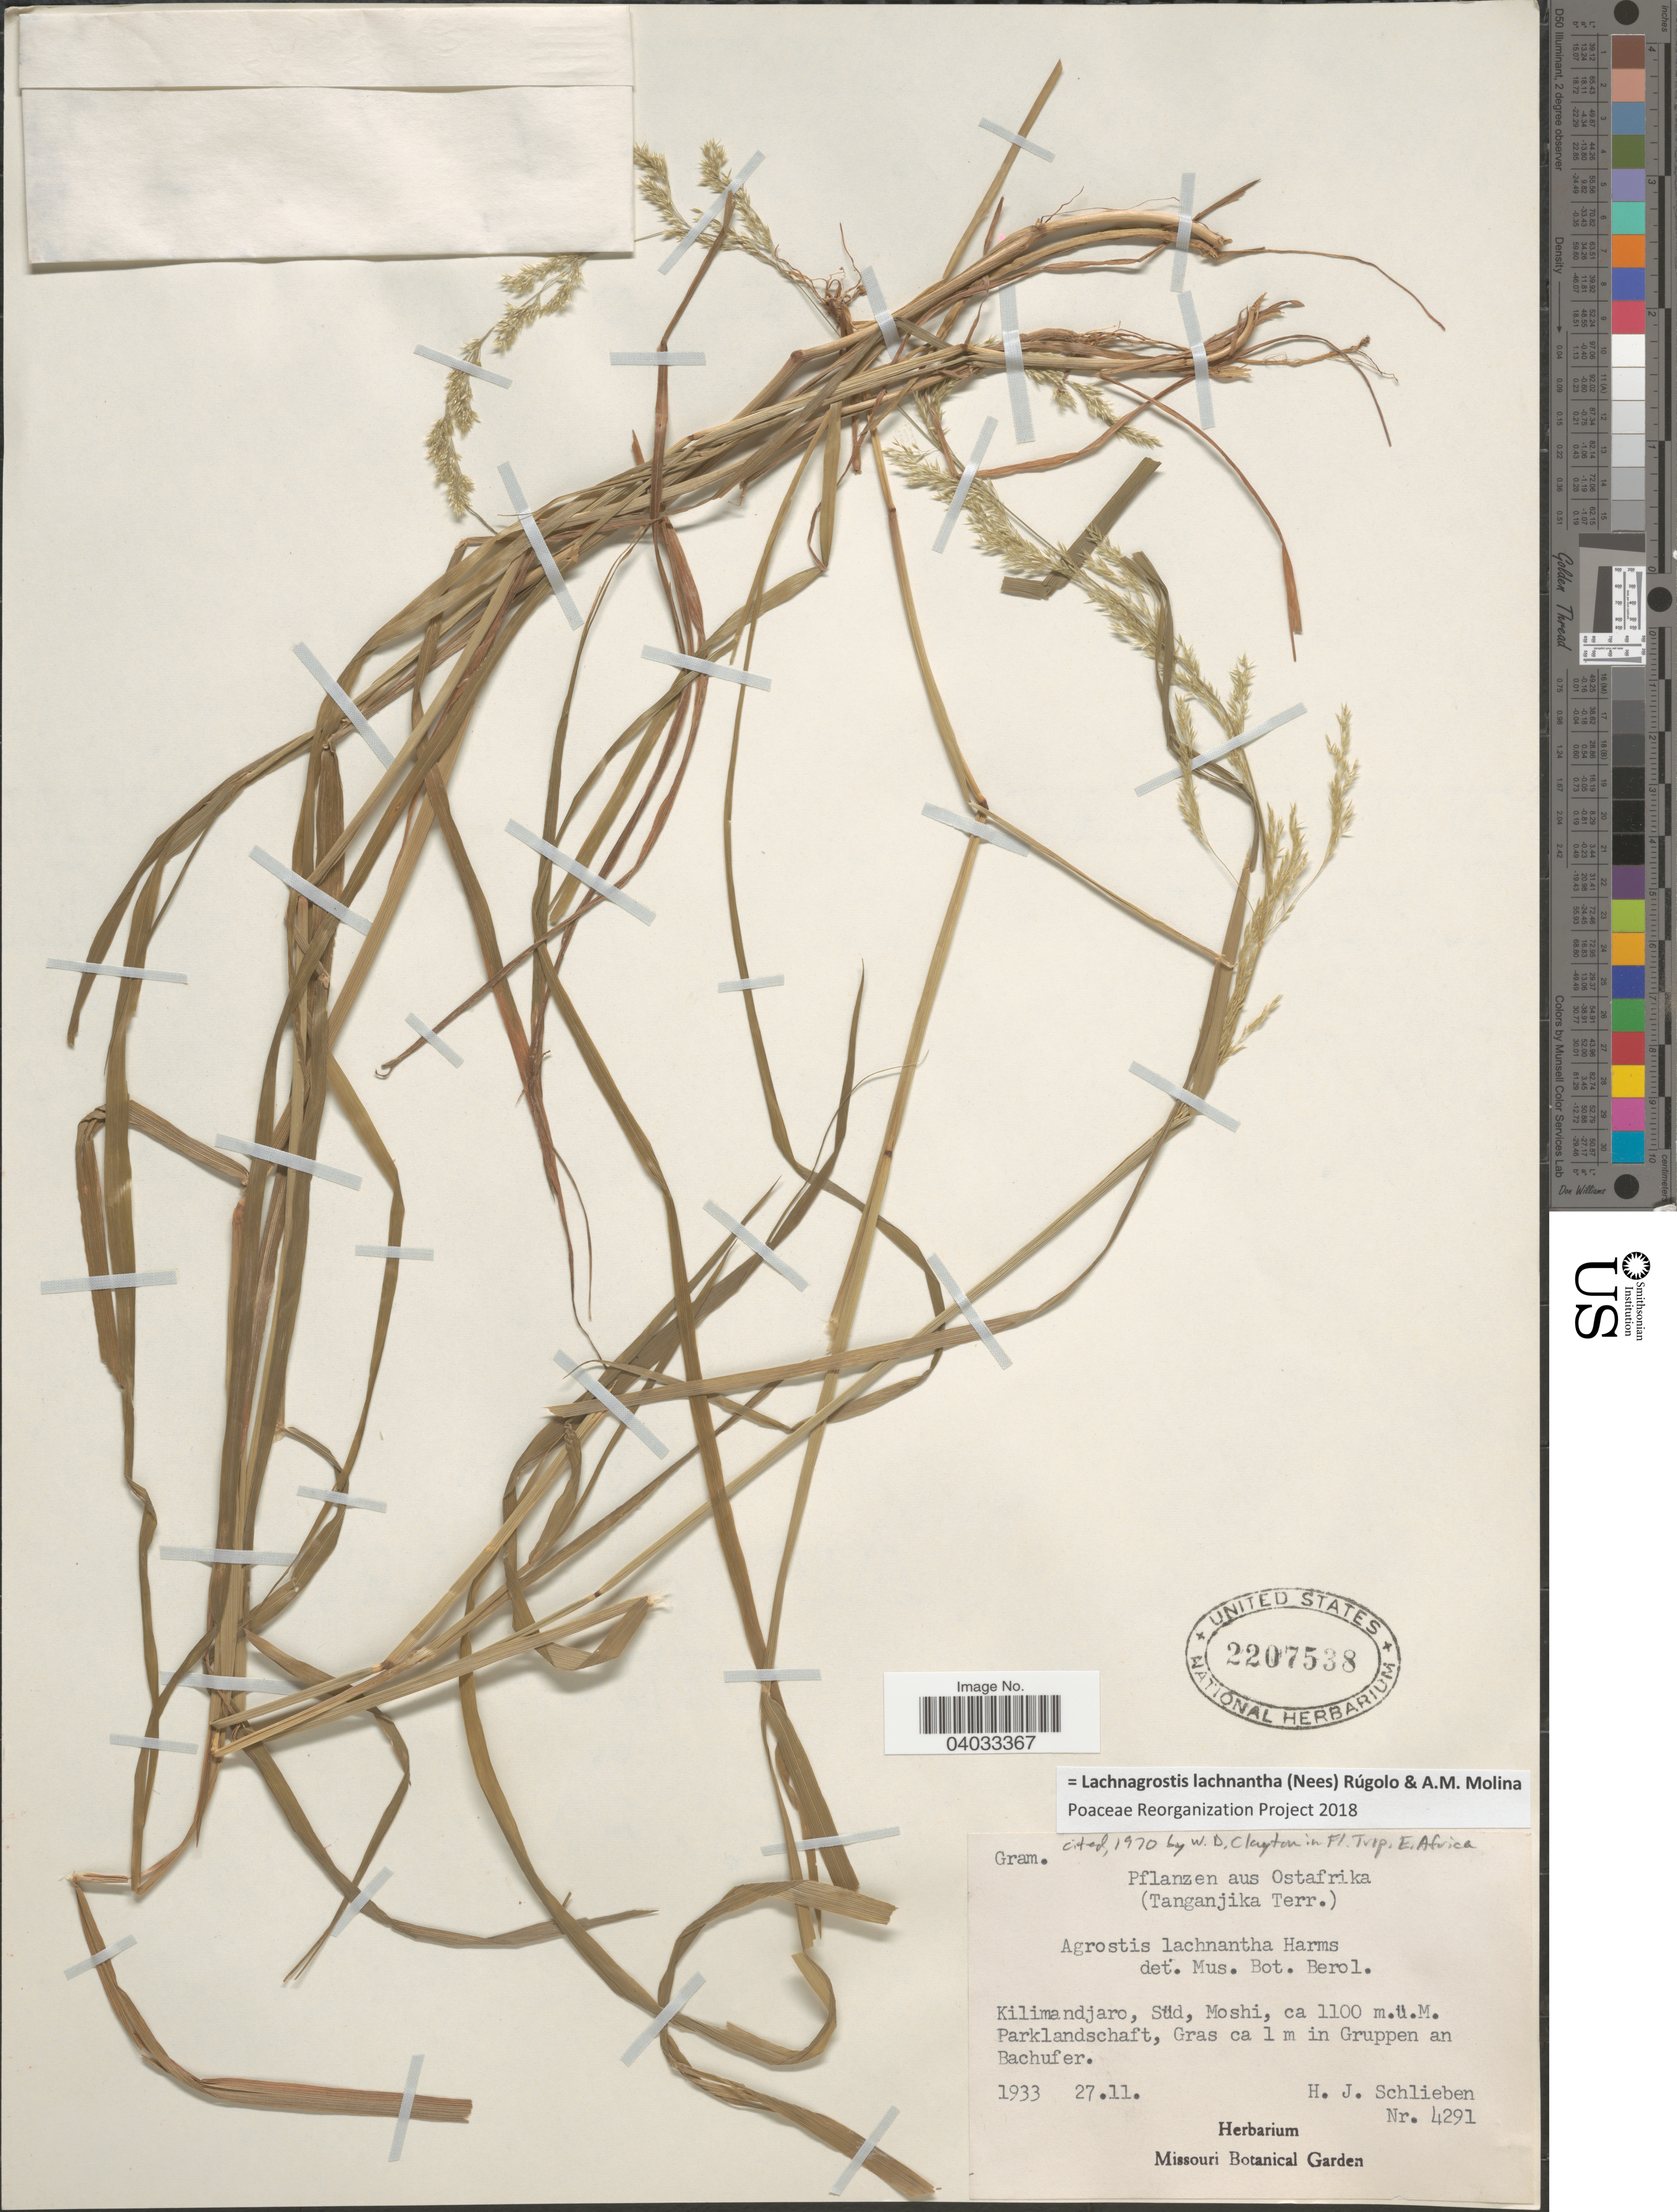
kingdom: Plantae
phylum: Tracheophyta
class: Liliopsida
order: Poales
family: Poaceae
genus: Lachnagrostis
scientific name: Lachnagrostis lachnantha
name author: (Nees) Rúgolo & A.M. Molina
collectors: H. J. Schlieben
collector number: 4291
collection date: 1933-11-27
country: Tanzania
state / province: Kilimanjaro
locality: Pflanzen aus Ostafrika (Tanganjika Terr.). Kilimandjaro, Süd, Moshi.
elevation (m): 1100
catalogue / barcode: US 2207538